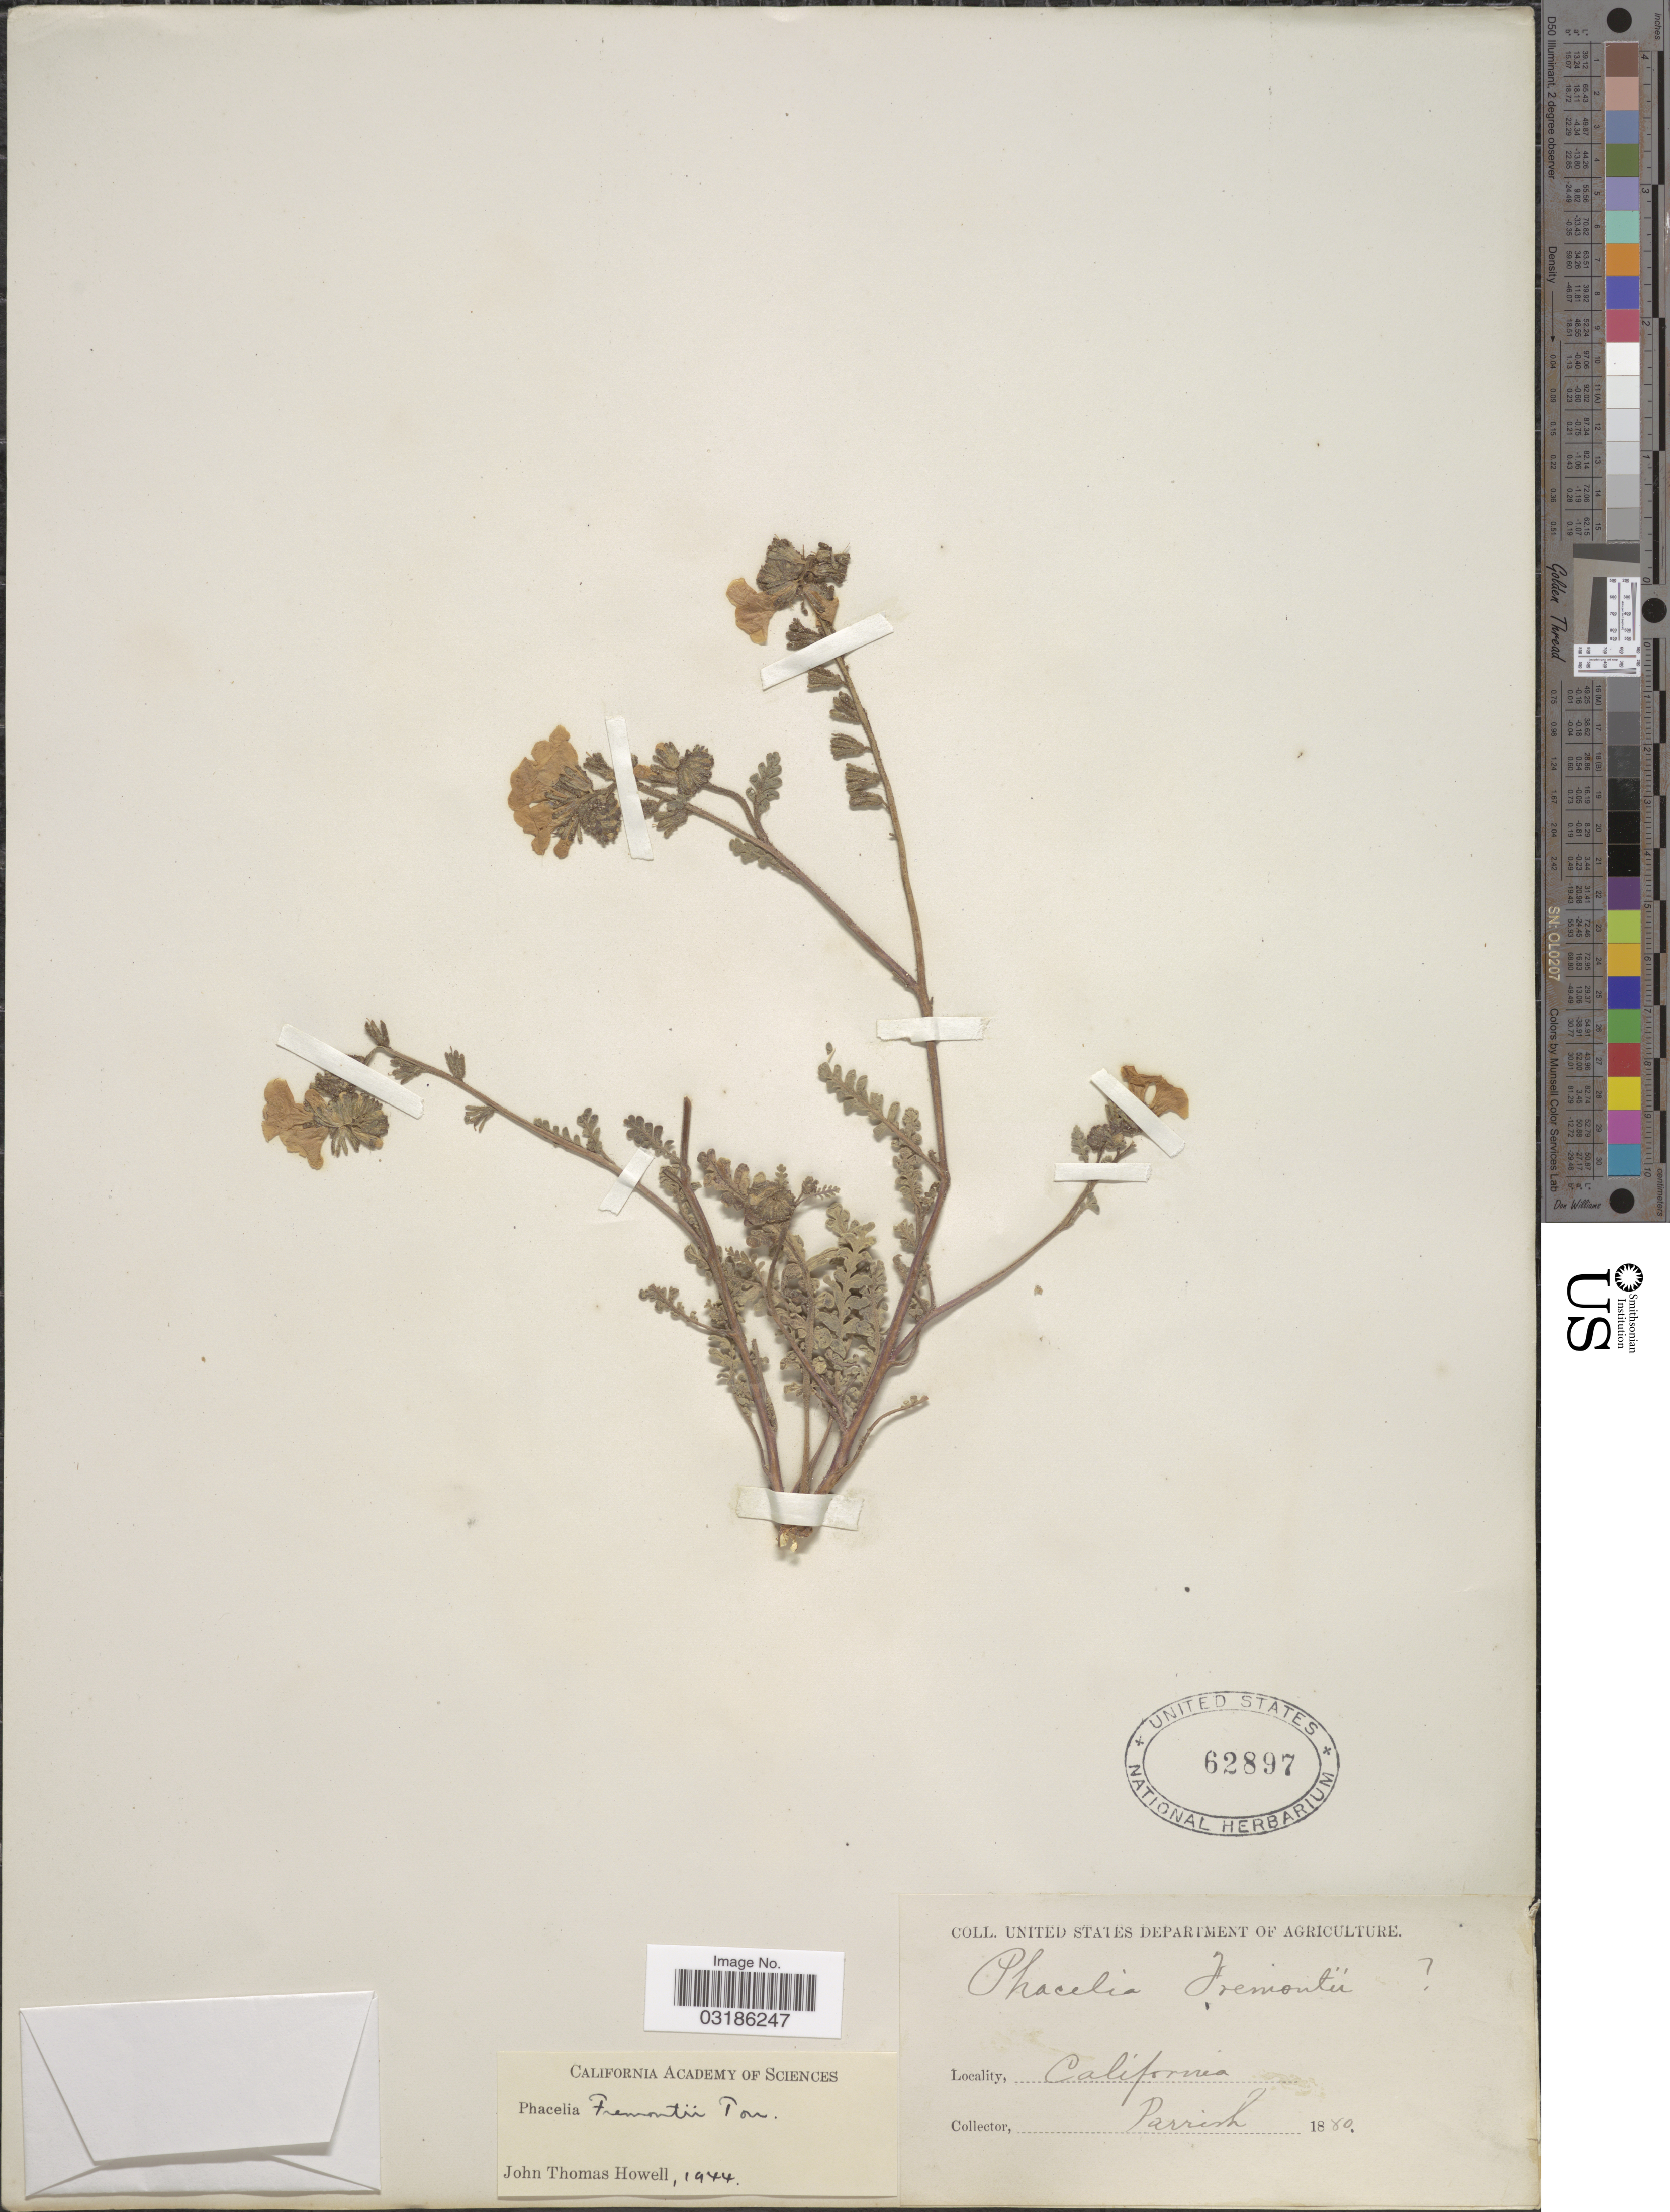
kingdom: Plantae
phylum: Tracheophyta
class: Magnoliopsida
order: Boraginales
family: Hydrophyllaceae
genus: Phacelia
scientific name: Phacelia fremontii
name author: Torr.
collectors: Parrish, --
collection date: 1880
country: United States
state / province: California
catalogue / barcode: US 62897